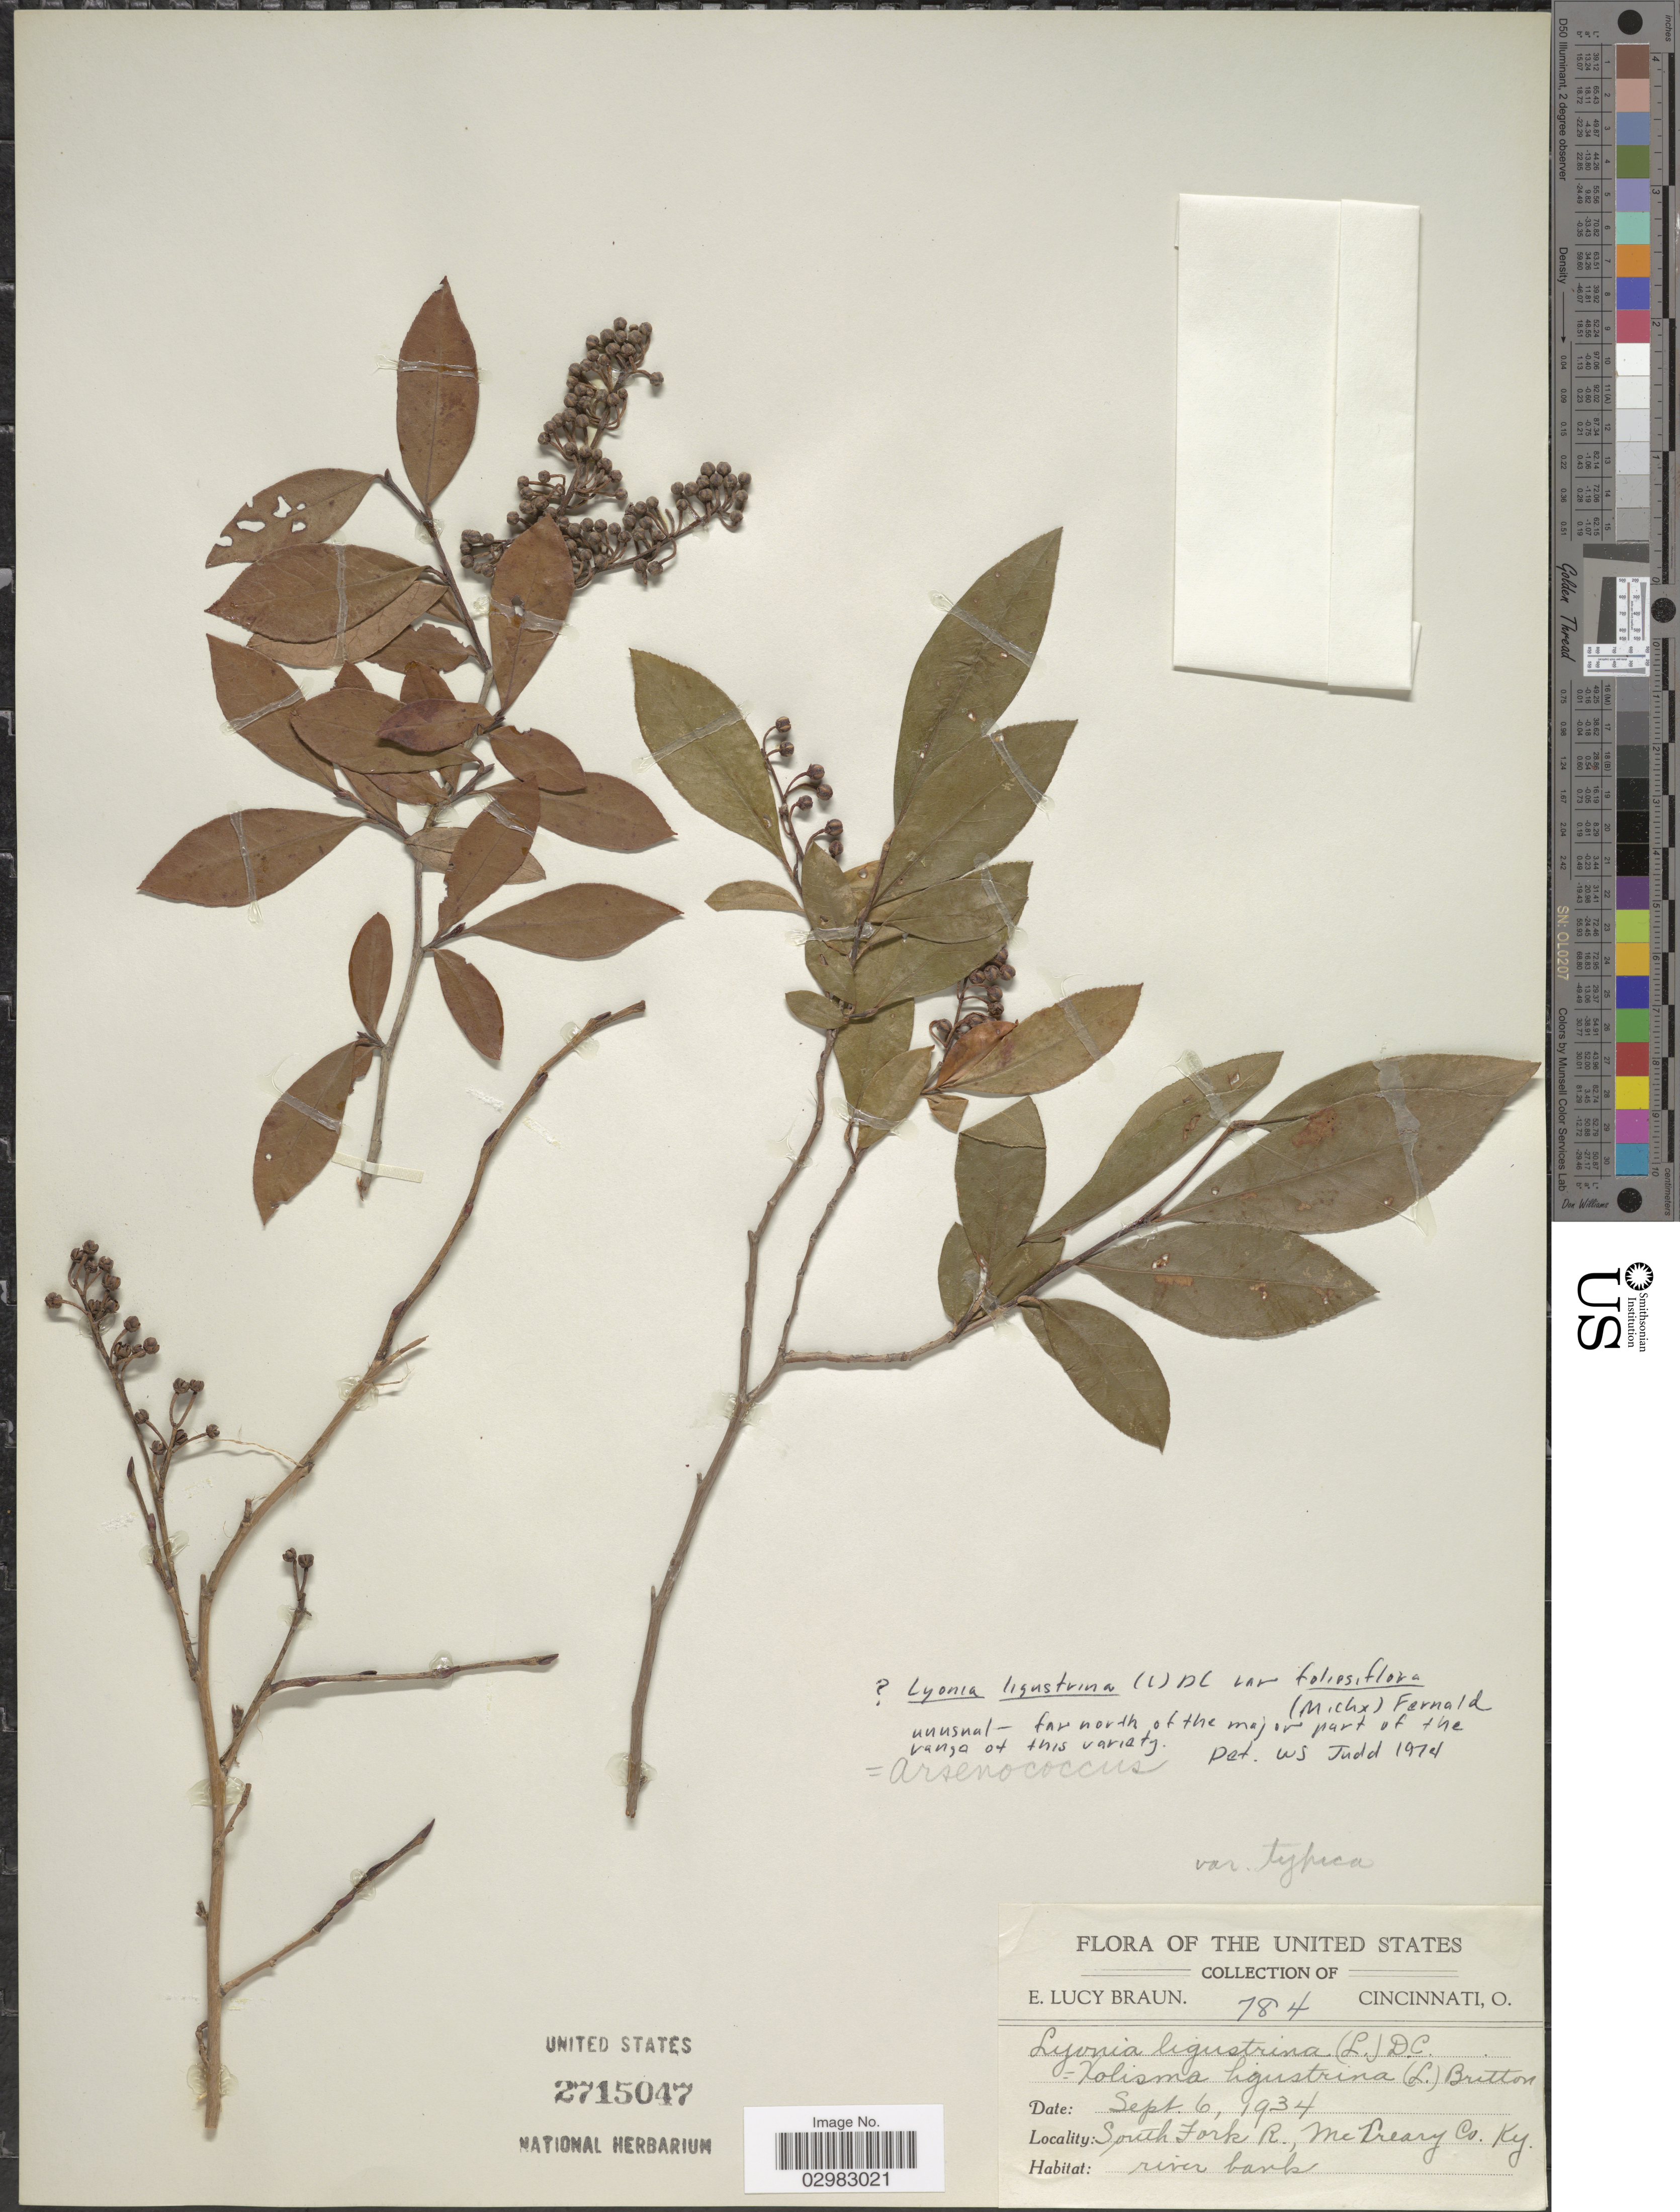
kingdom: Plantae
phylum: Tracheophyta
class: Magnoliopsida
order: Ericales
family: Ericaceae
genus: Lyonia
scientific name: Lyonia ligustrina var. ligustrina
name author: (L.) DC.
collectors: E. L. Braun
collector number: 784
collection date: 1934-09-06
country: United States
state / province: Kentucky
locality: South Fork R., Mc Creary Co.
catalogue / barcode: US 2715047